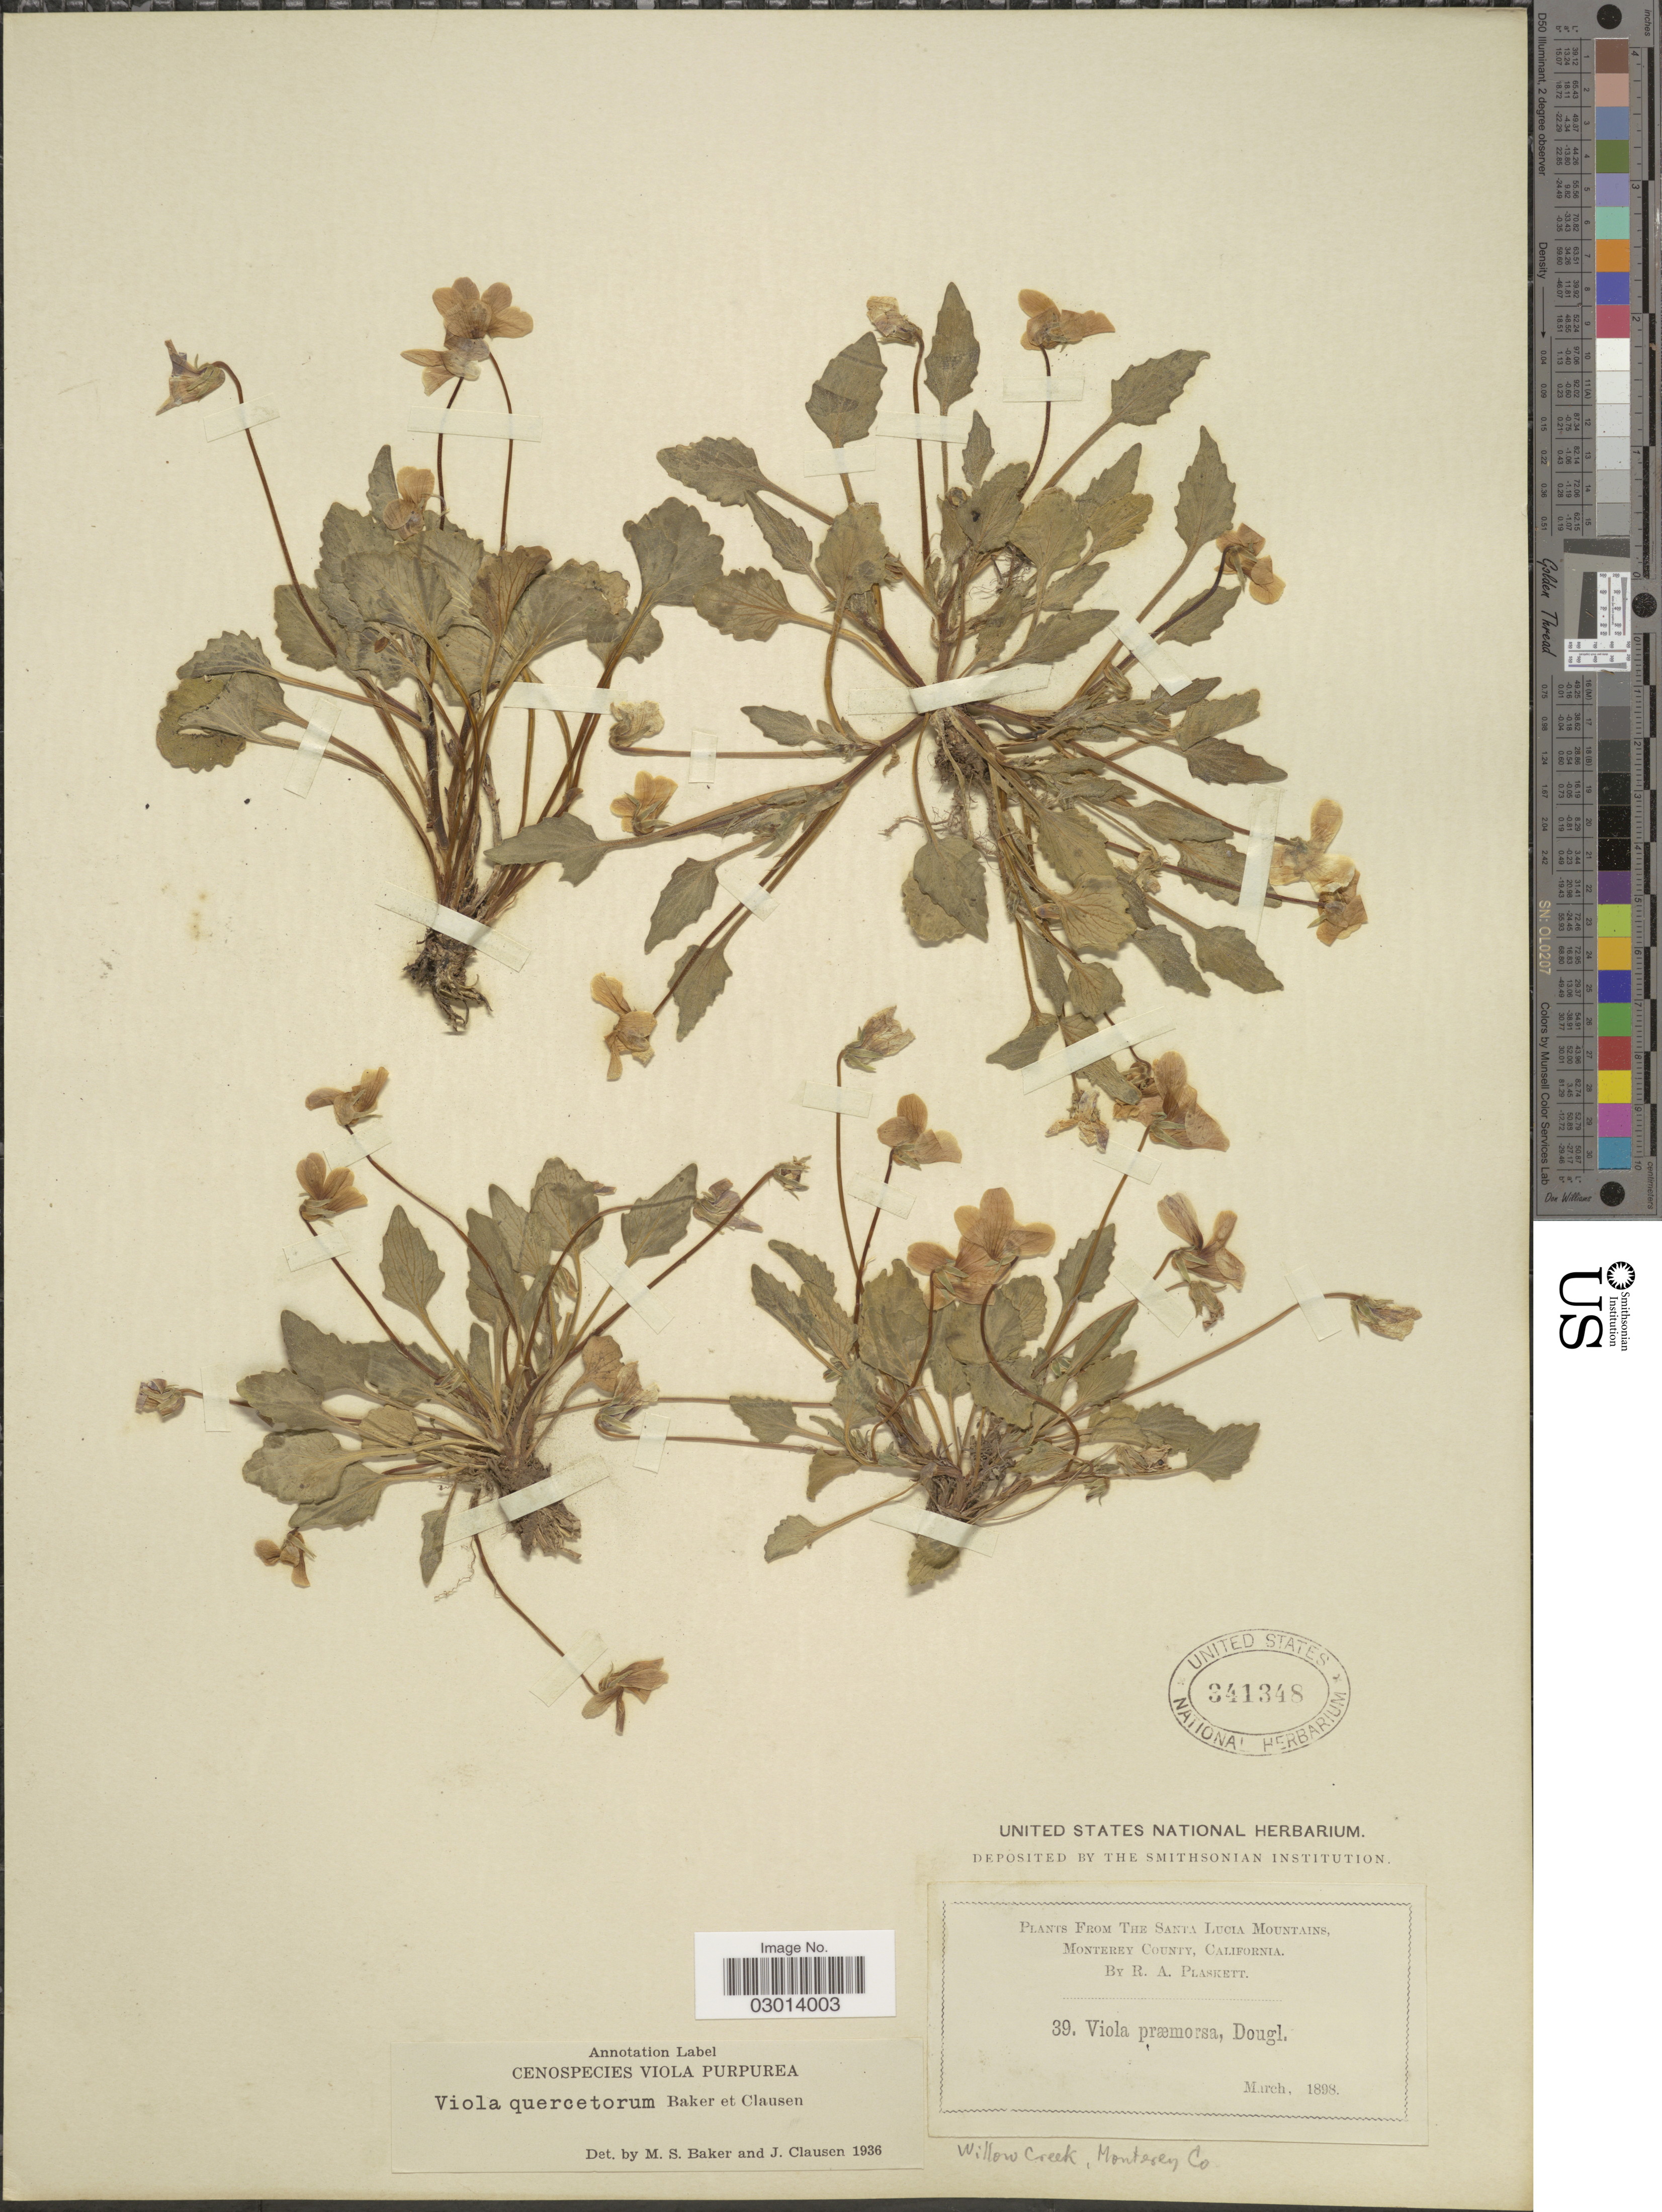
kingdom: Plantae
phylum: Tracheophyta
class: Magnoliopsida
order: Malpighiales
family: Violaceae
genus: Viola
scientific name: Viola quercetorum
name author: M.S. Baker & J.C. Clausen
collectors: R. Plaskett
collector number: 39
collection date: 1898-03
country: United States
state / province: California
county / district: Monterey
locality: Santa Lucia Mountains, Willow Creek, Monterey Co.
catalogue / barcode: US 341348